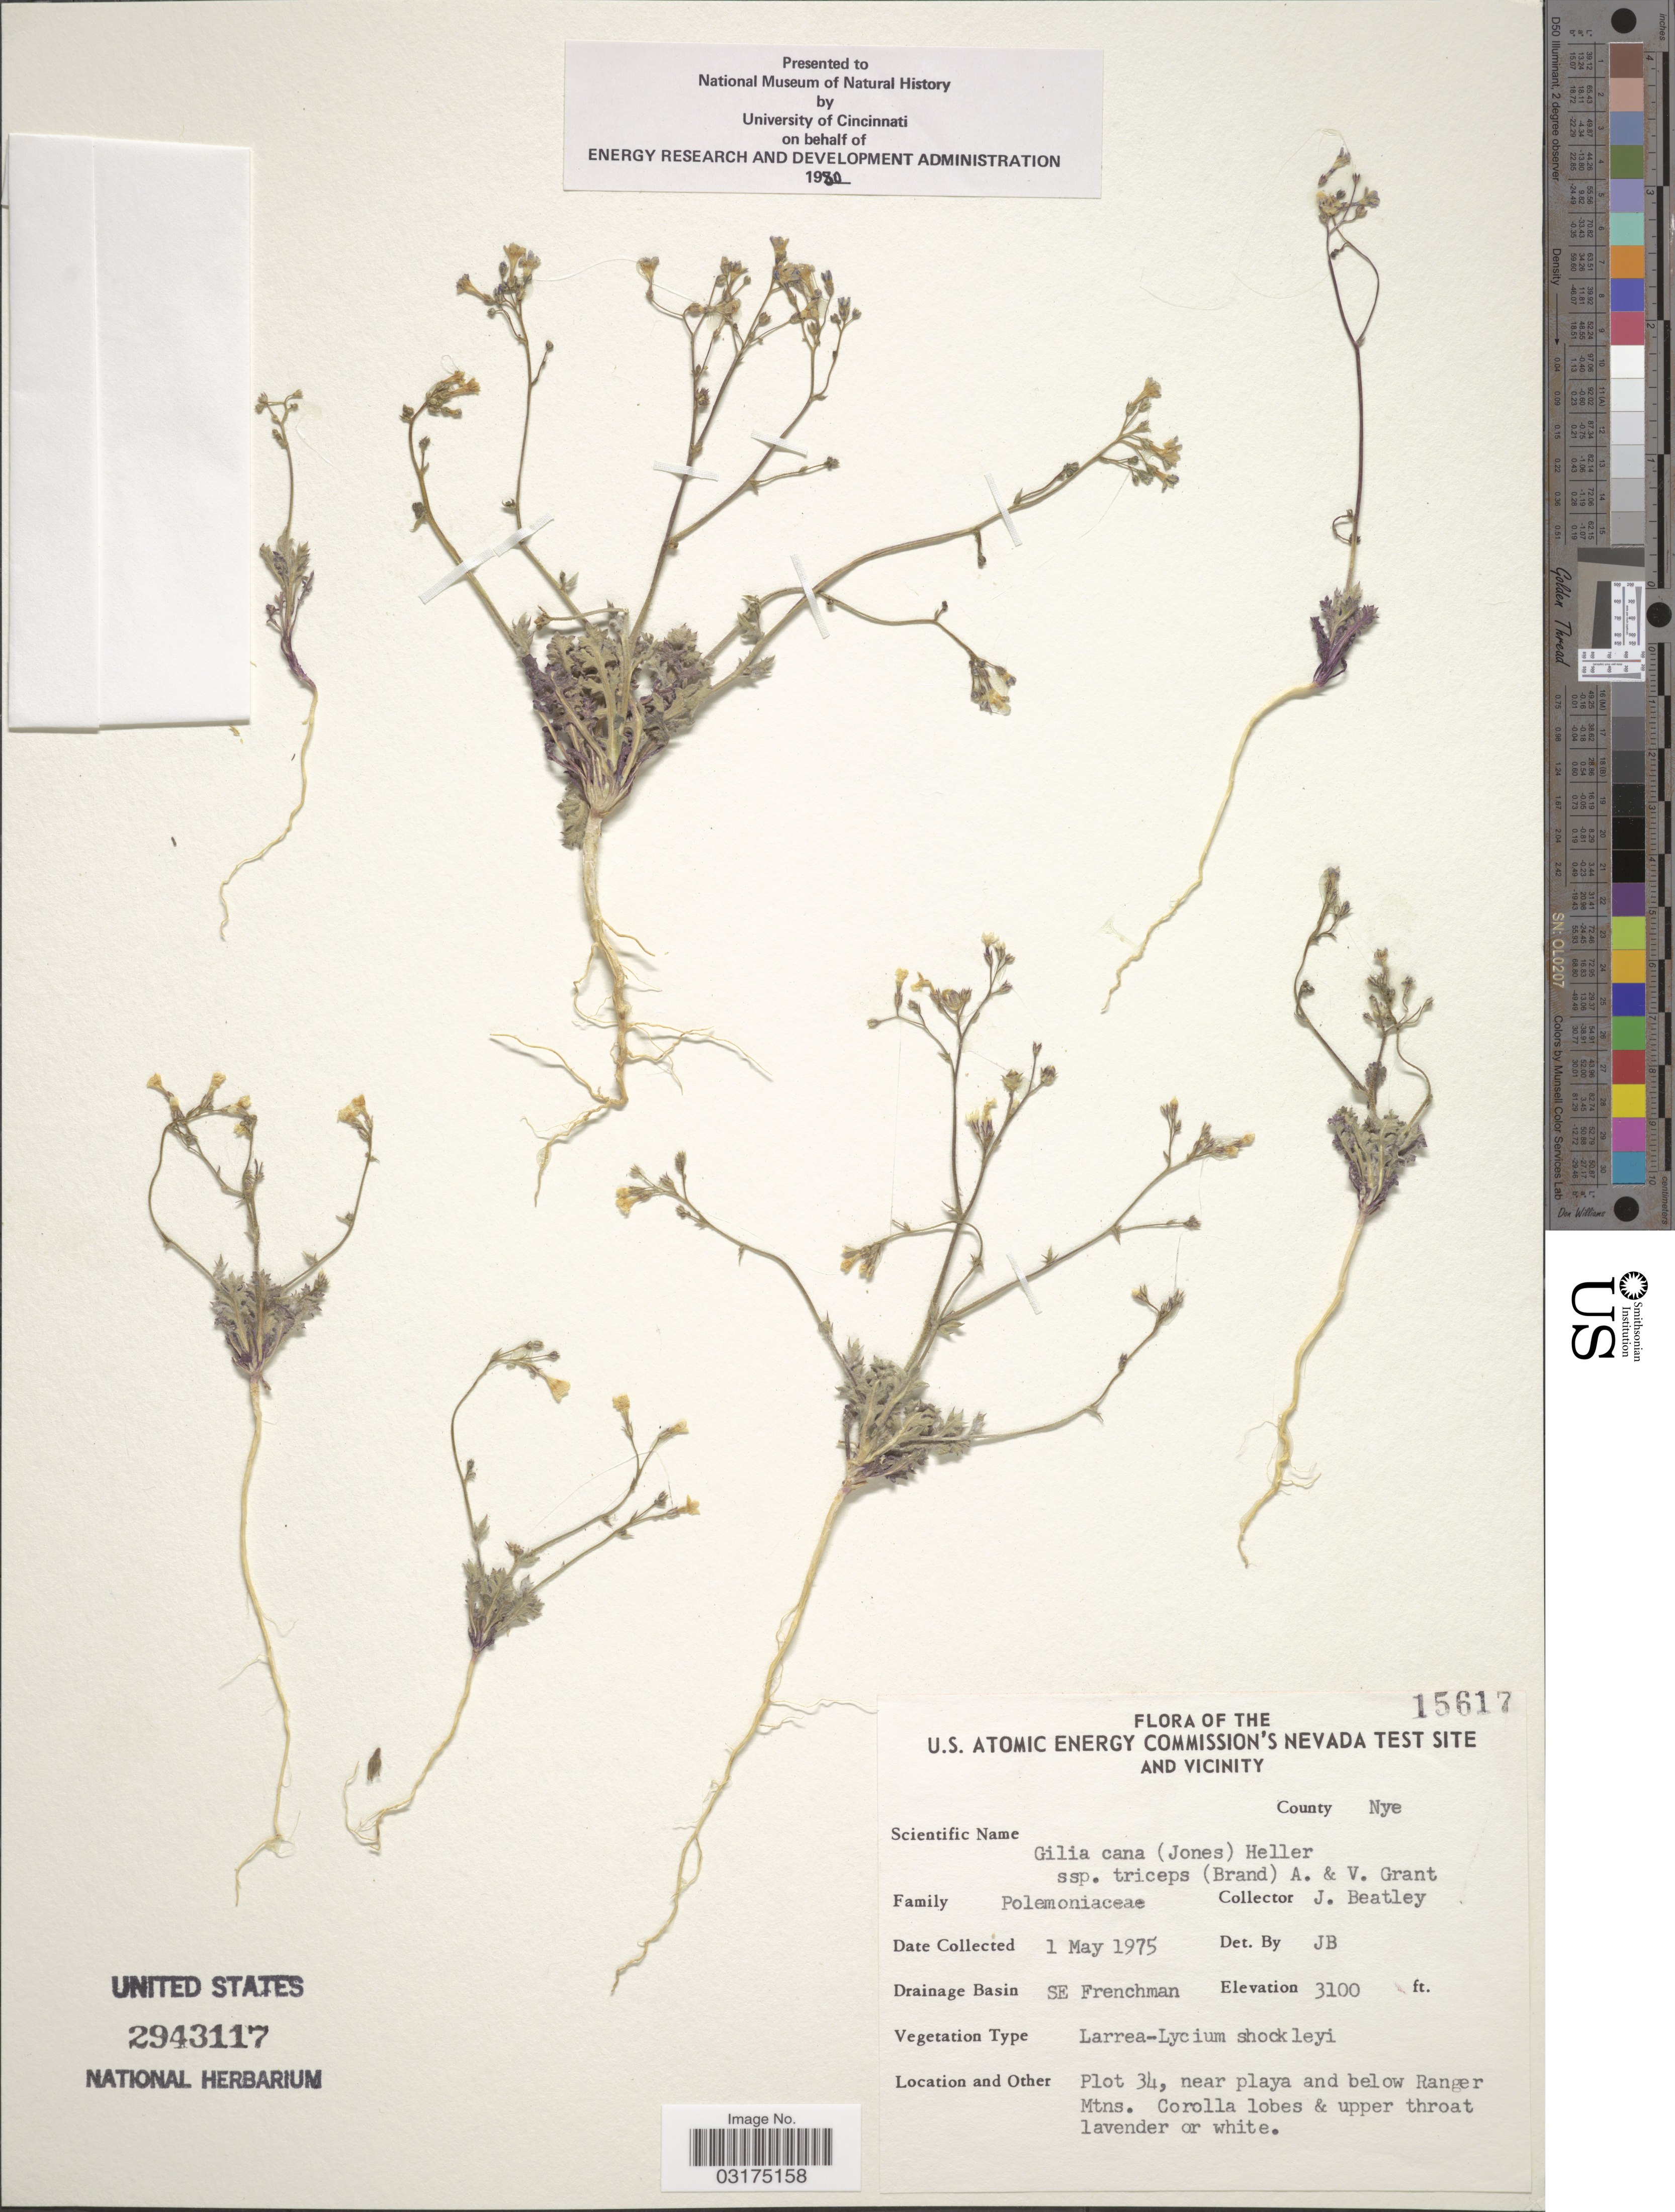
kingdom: Plantae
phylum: Tracheophyta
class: Magnoliopsida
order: Ericales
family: Polemoniaceae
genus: Gilia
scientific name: Gilia cana subsp. triceps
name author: (Brand) A.D. Grant & V.E. Grant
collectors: J. C. Beatley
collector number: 15617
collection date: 1975-05-01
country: United States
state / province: Nevada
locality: U.S. Atomic Energy Commission's Nevada Test Site and Vicinity, County Nye, Drainage Basin SE Frenchman, Plot 34, near playa and below Ranger Mtns.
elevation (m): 945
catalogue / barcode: US 2943117